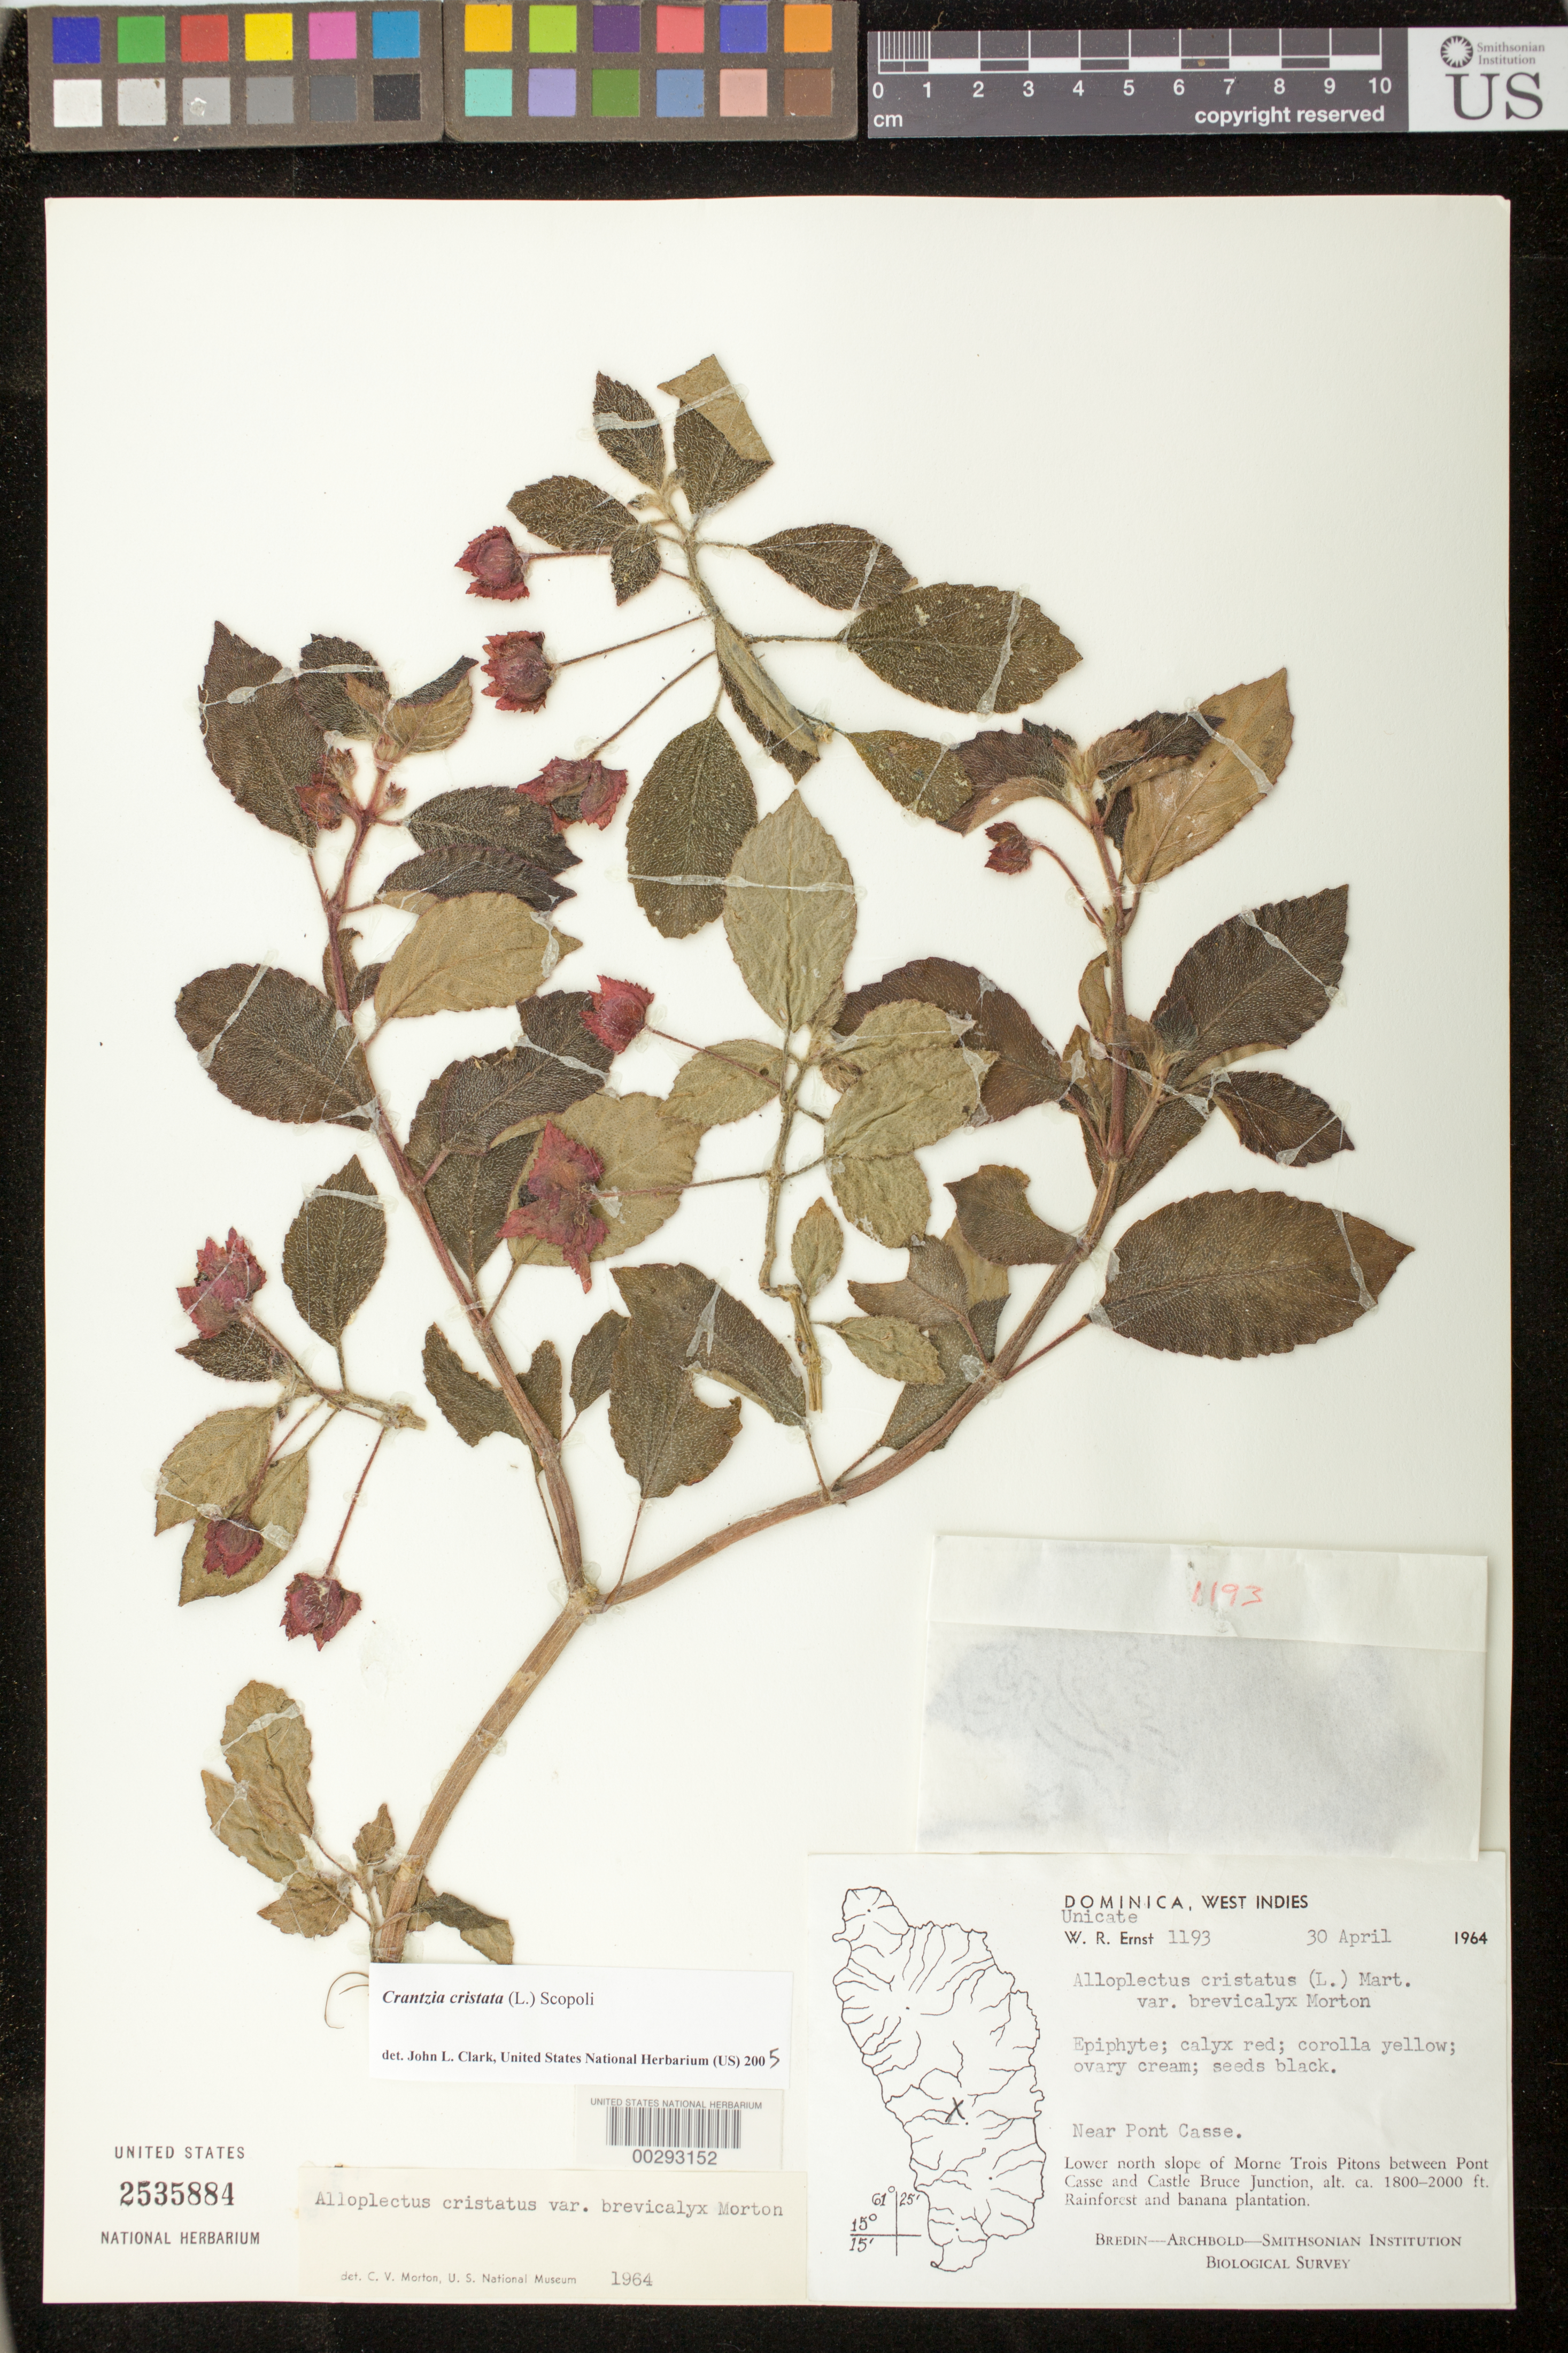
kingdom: Plantae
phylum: Tracheophyta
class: Magnoliopsida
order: Lamiales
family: Gesneriaceae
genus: Crantzia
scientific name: Crantzia cristata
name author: (L.) Scop. ex Fritsch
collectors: W. R. Ernst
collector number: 1193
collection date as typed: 30 Apr 1964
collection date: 1964-04-30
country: Dominica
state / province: St. Paul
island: Dominica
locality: Near Pont Casse, N slope of Morne Trois Pitons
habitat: Rainforest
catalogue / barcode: US 2535884